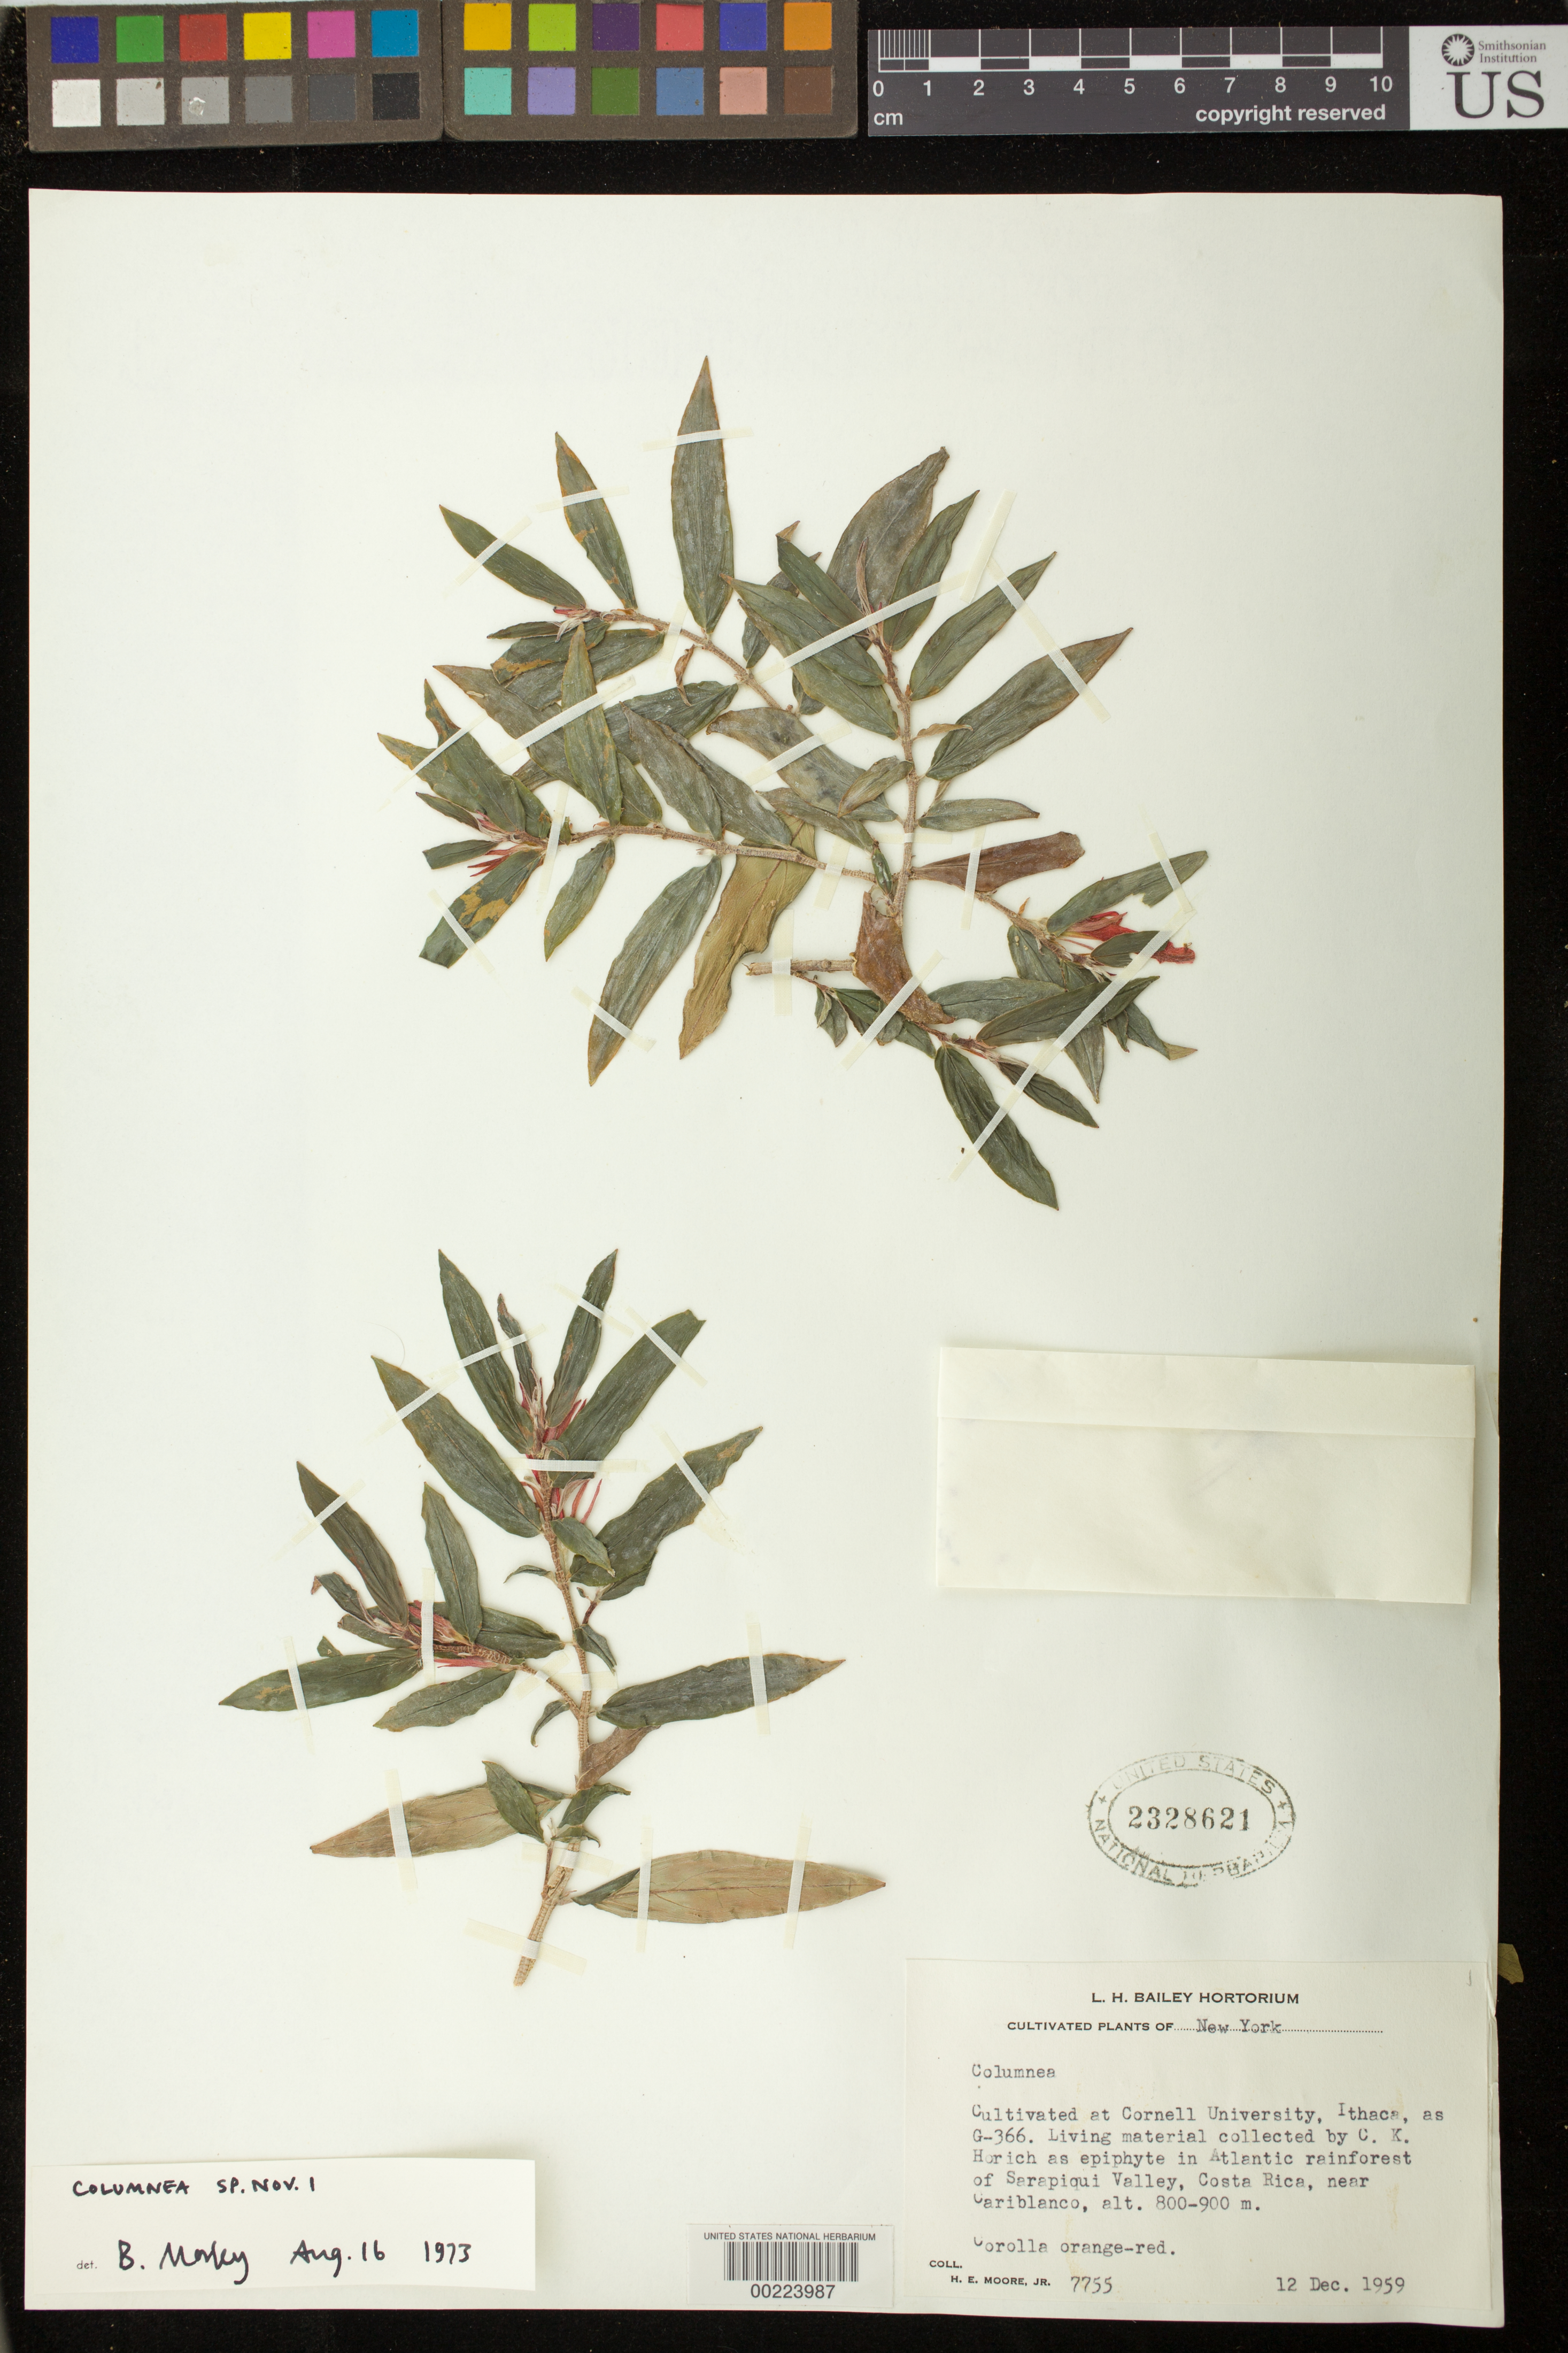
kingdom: Plantae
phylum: Tracheophyta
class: Magnoliopsida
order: Lamiales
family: Gesneriaceae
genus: Columnea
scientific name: Columnea sp.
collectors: H. E. Moore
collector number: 7755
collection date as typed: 12 Dec 1959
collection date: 1959-12-12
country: Costa Rica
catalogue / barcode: US 2328621